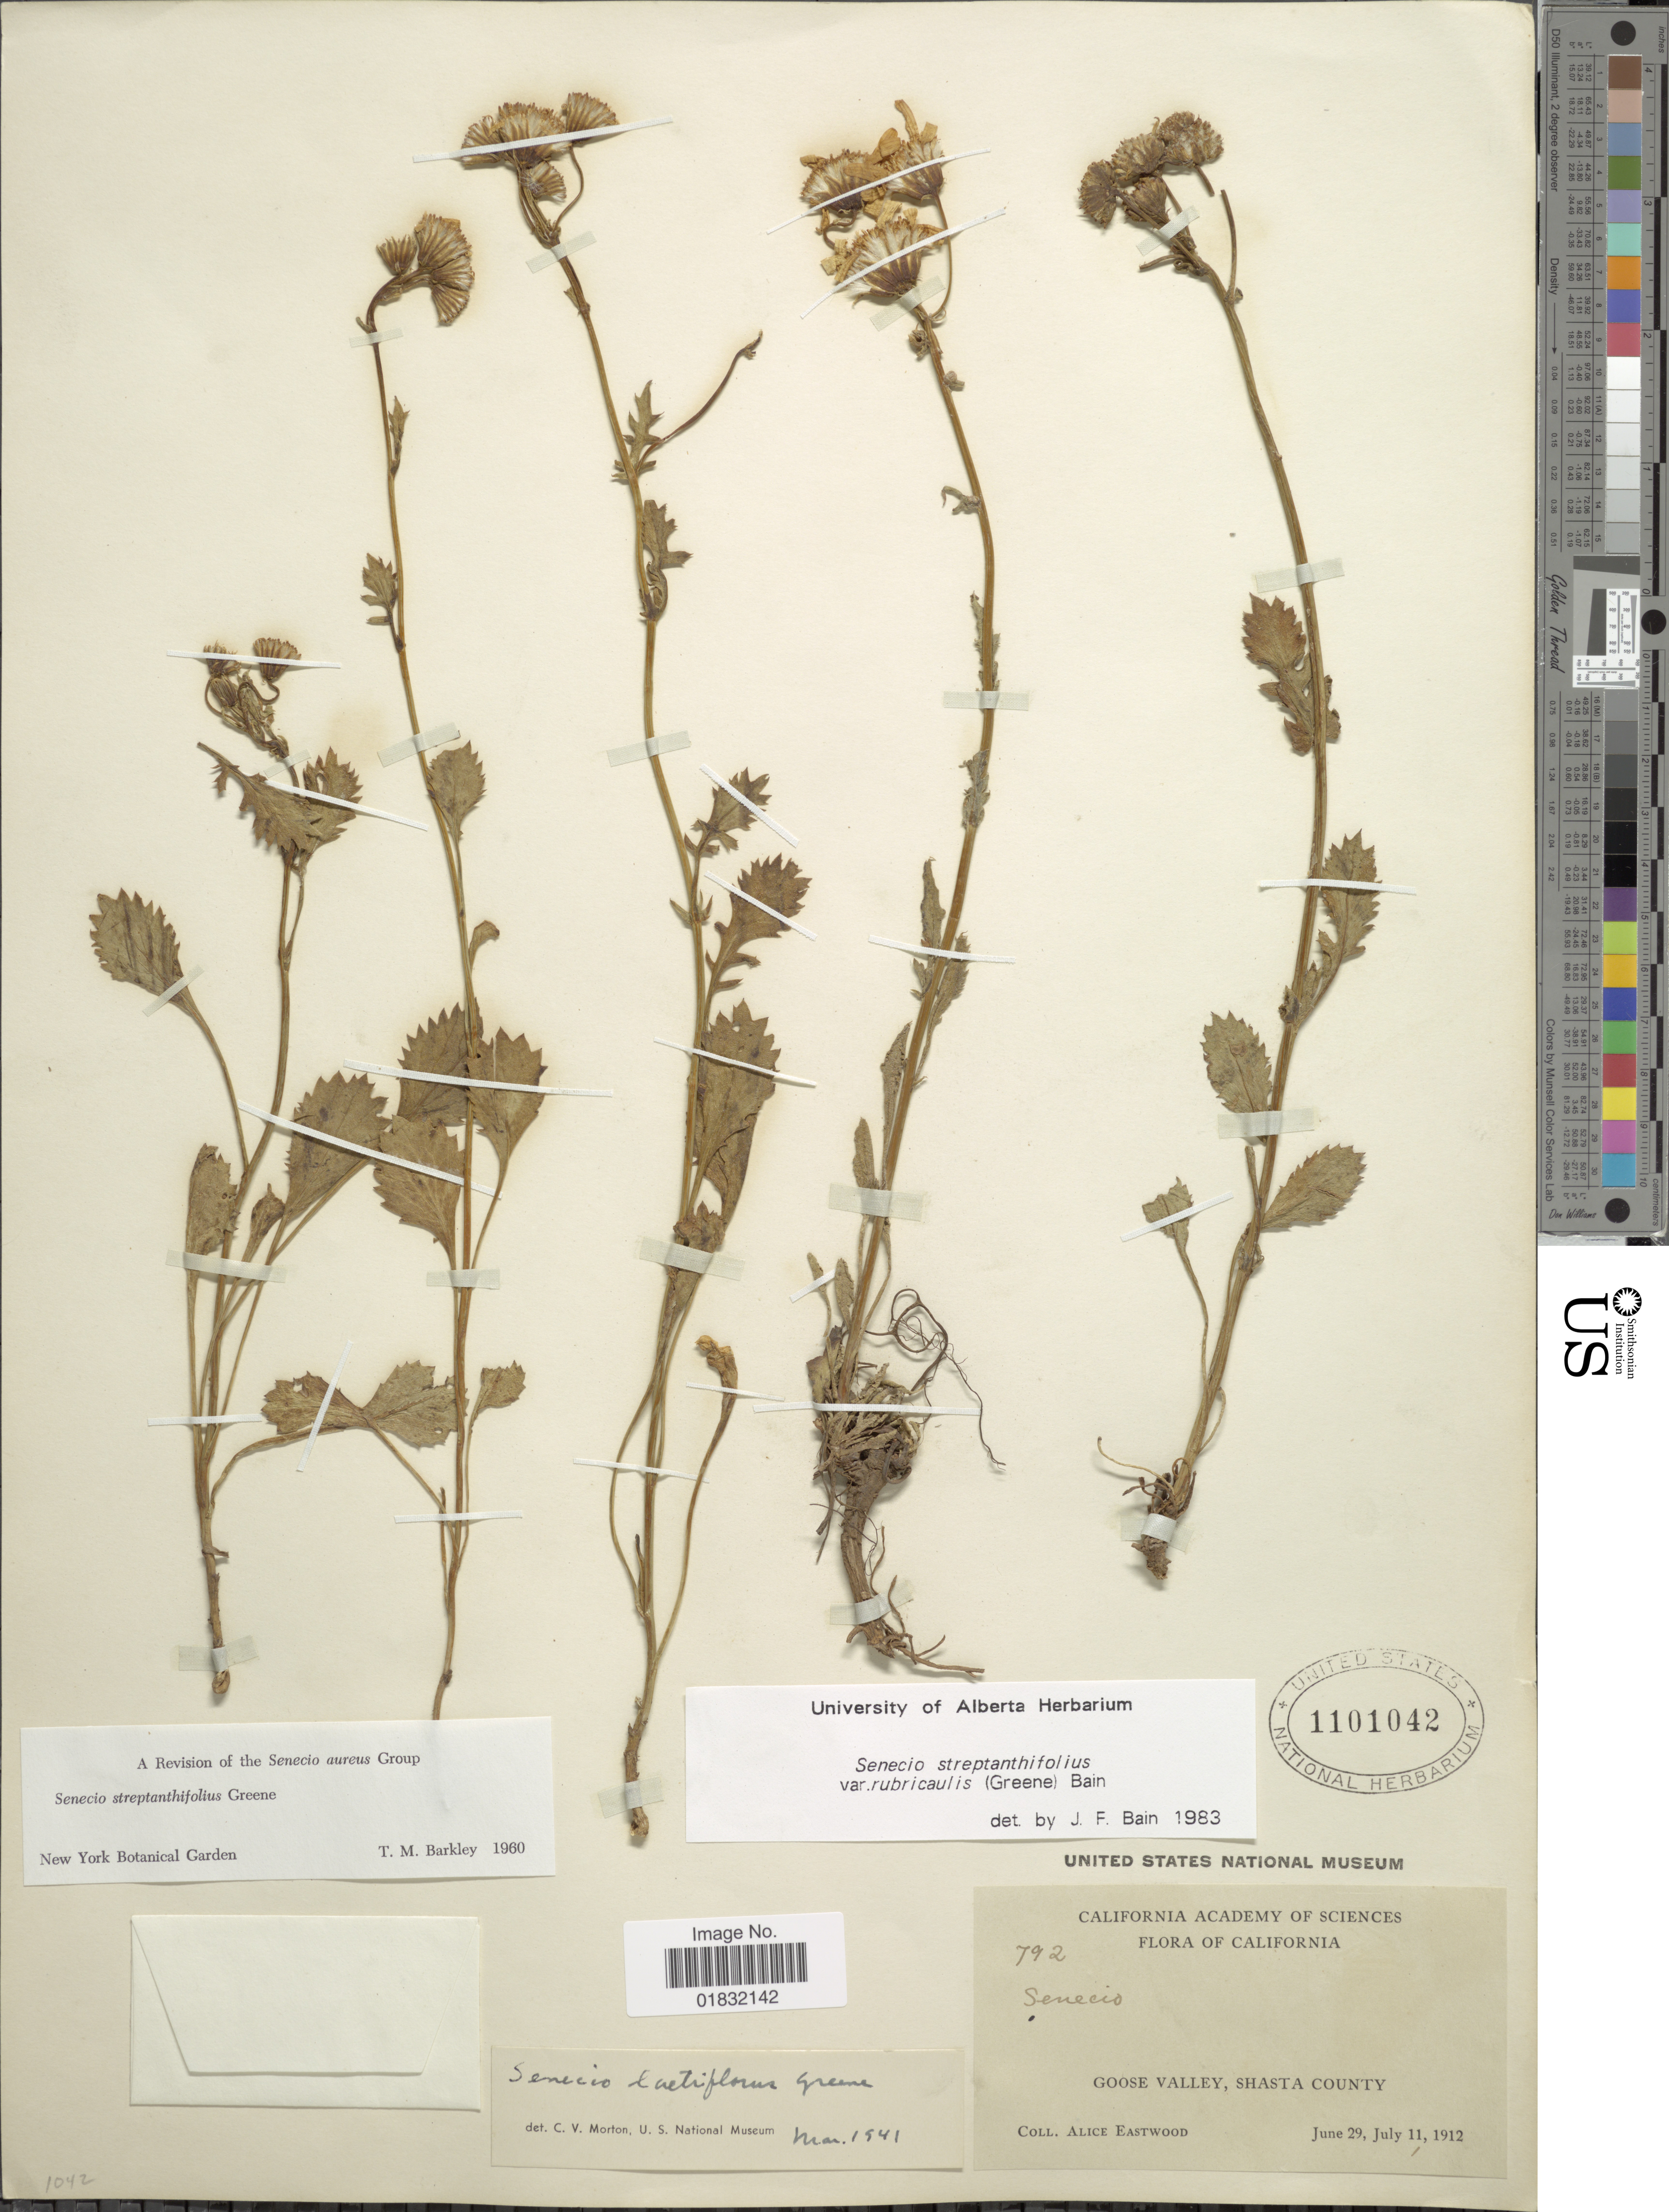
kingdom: Plantae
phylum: Tracheophyta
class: Magnoliopsida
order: Asterales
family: Asteraceae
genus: Packera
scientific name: Packera streptanthifolia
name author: (Greene) W.A. Weber & Á. Löve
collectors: A. Eastwood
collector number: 792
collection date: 1912-06-29/1912-07-11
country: United States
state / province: California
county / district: Shasta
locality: Goose Valley, Shasta County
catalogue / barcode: US 1101042